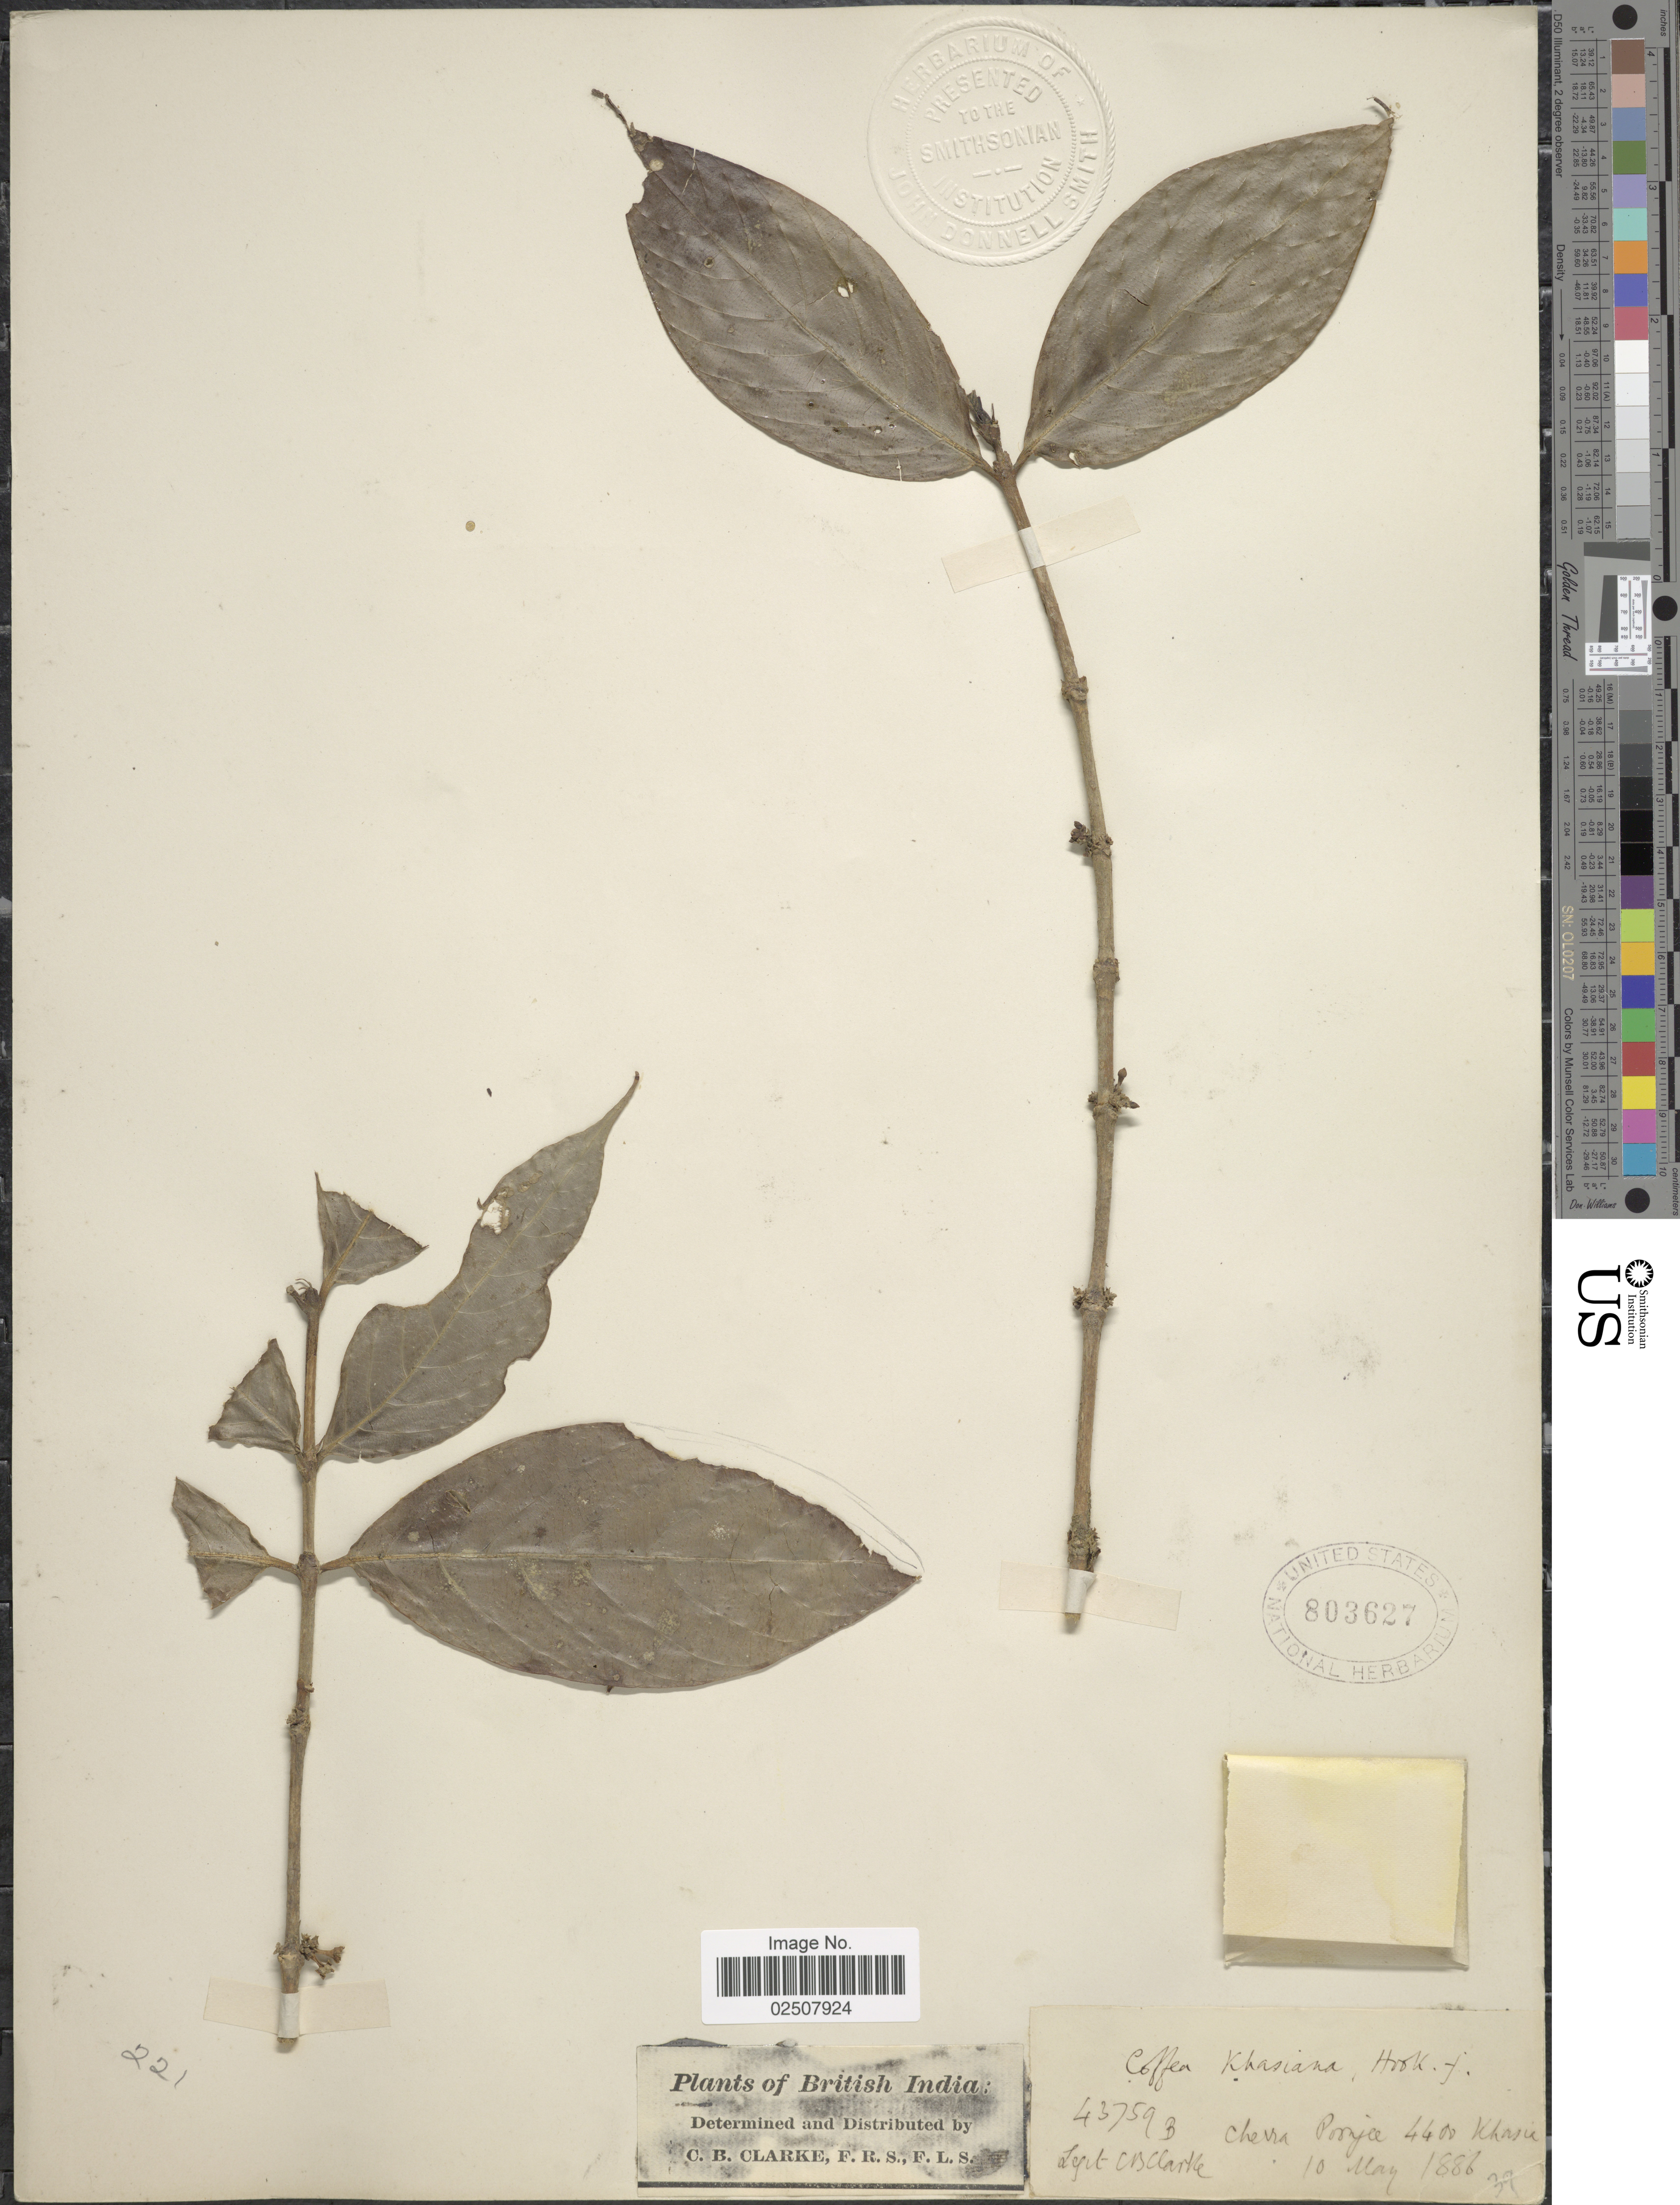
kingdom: Plantae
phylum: Tracheophyta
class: Magnoliopsida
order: Gentianales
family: Rubiaceae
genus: Coffea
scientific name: Coffea khasiana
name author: (Korth.) Hook. f.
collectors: C. B. Clarke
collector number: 43759B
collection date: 1886-05-10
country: India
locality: British India, Cherra Poonjee, Khasia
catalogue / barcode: US 803627